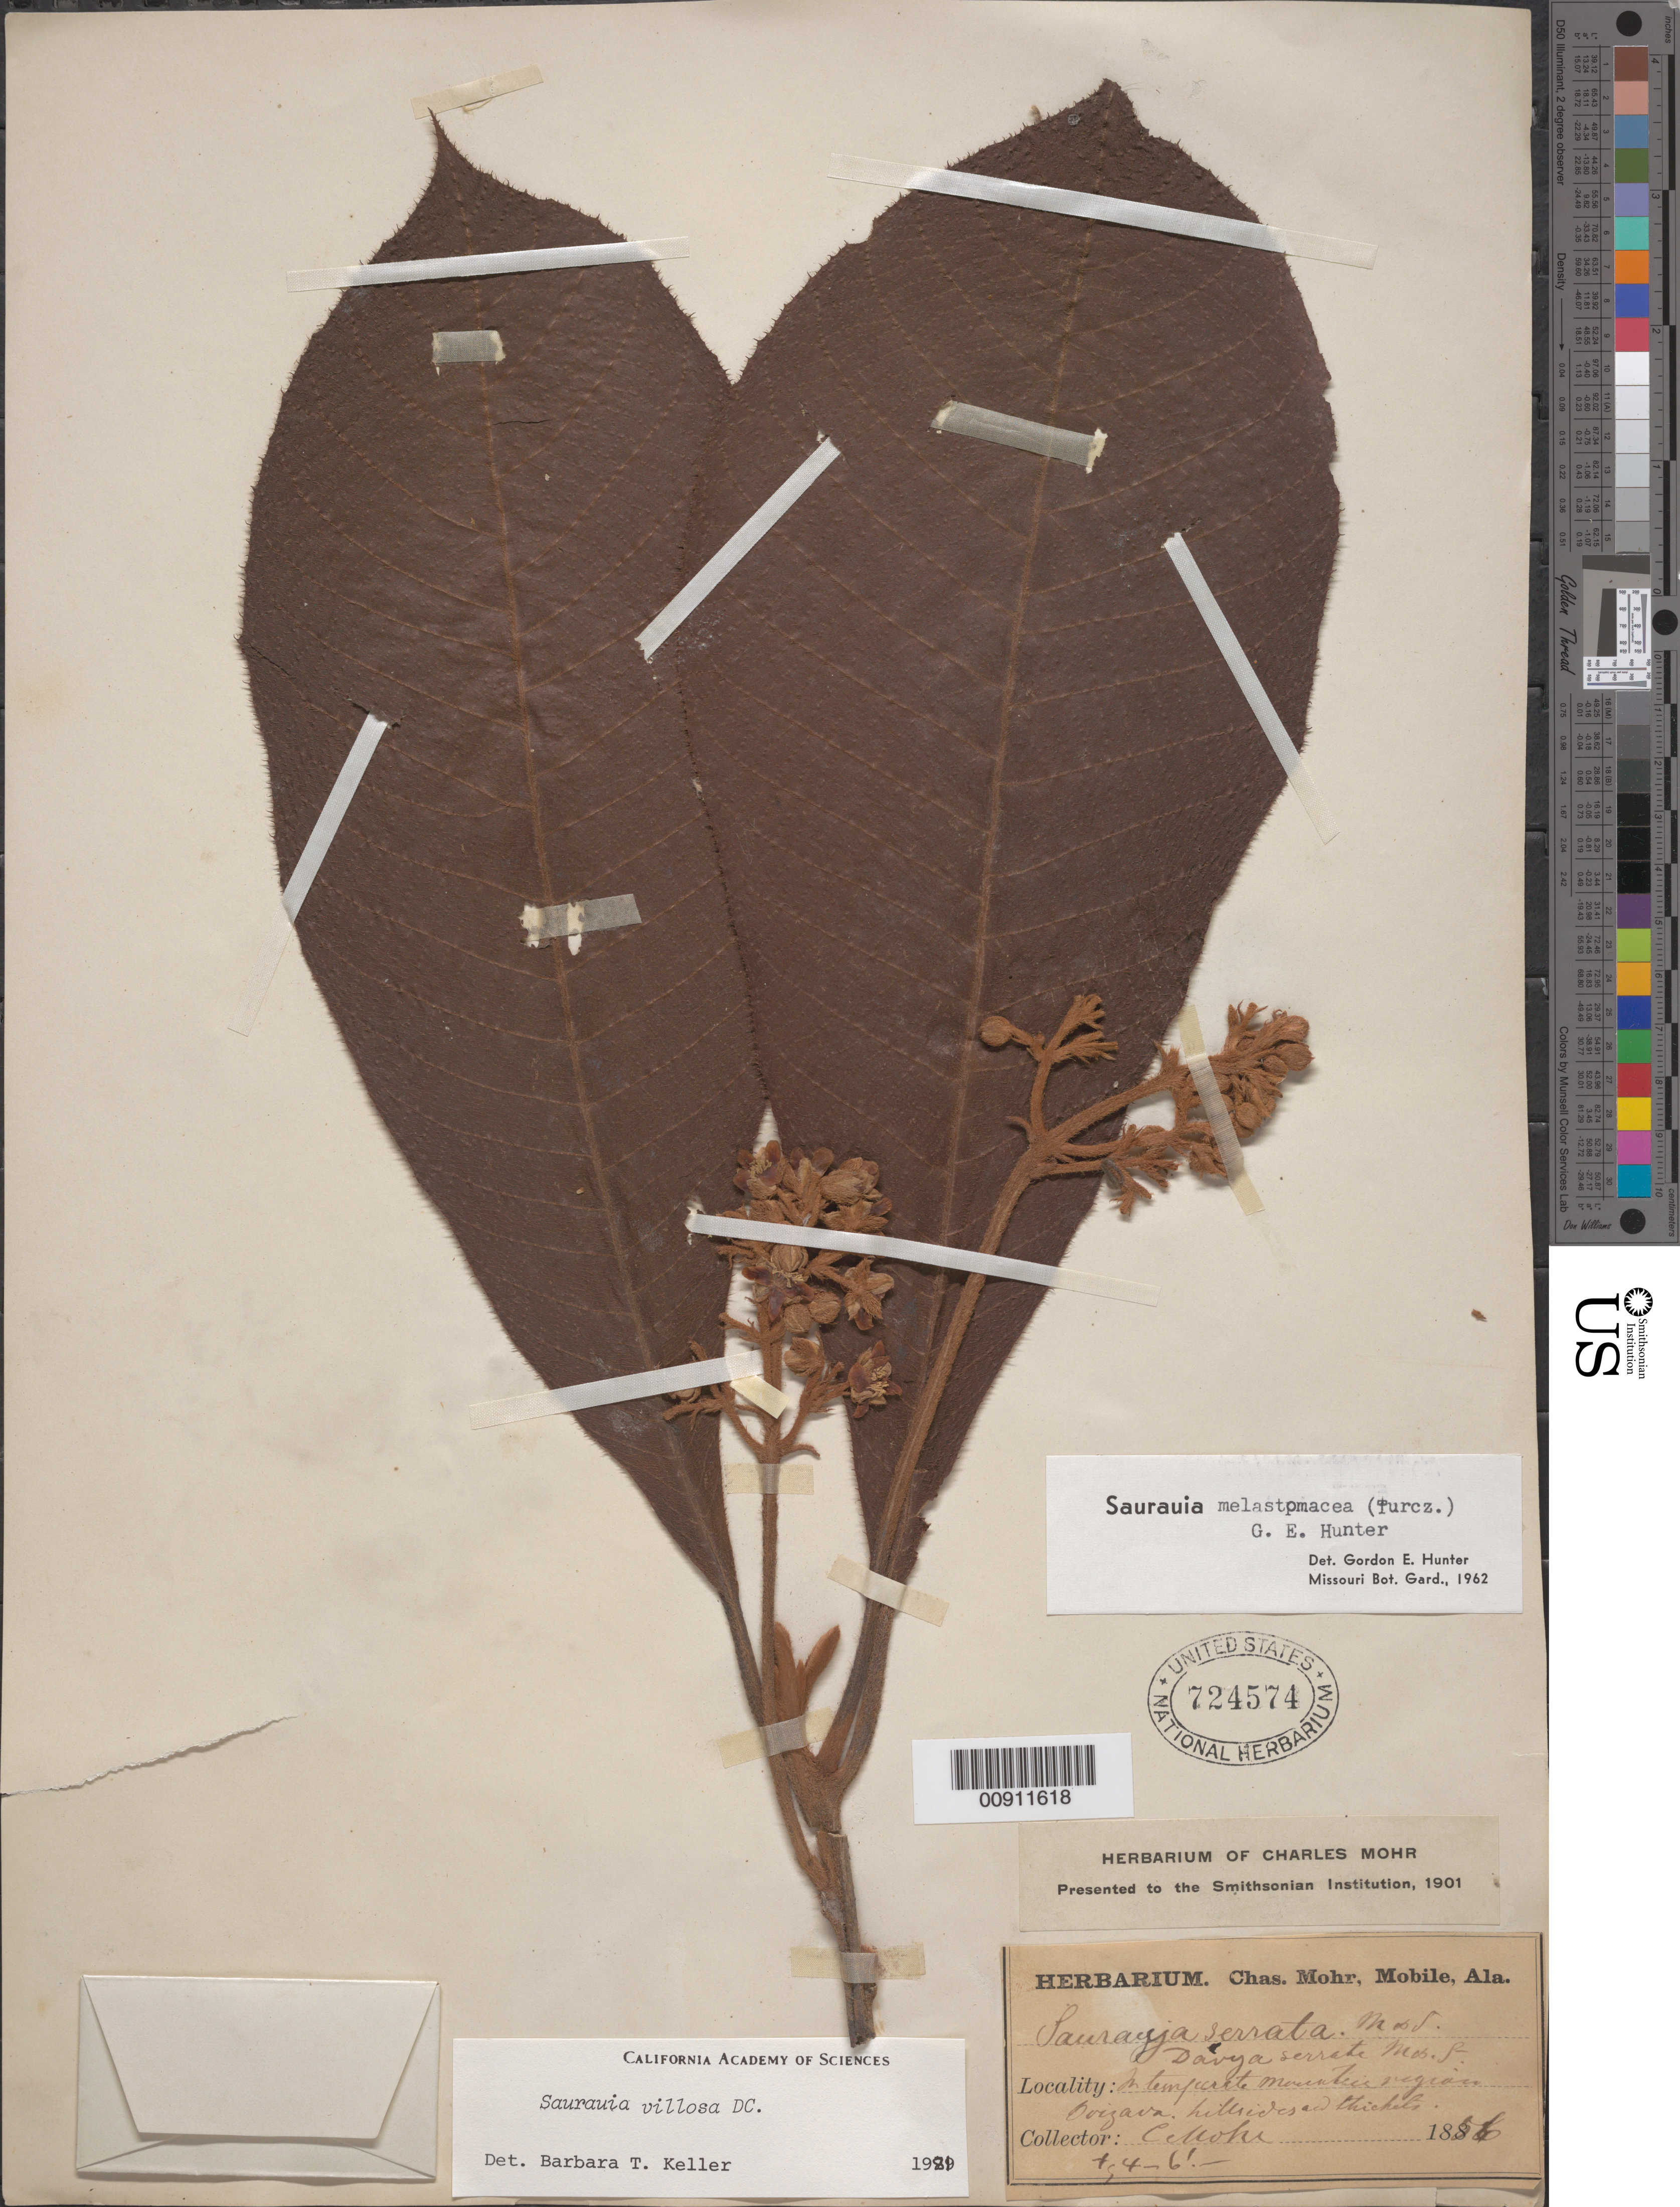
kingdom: Plantae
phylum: Tracheophyta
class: Magnoliopsida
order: Ericales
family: Actinidiaceae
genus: Saurauia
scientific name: Saurauia villosa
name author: DC.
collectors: C. T. Mohr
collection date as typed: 1856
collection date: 1856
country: Mexico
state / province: Veracruz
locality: Orizaba.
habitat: In temperate mountain region. Hillsides and thickets.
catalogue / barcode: US 724574